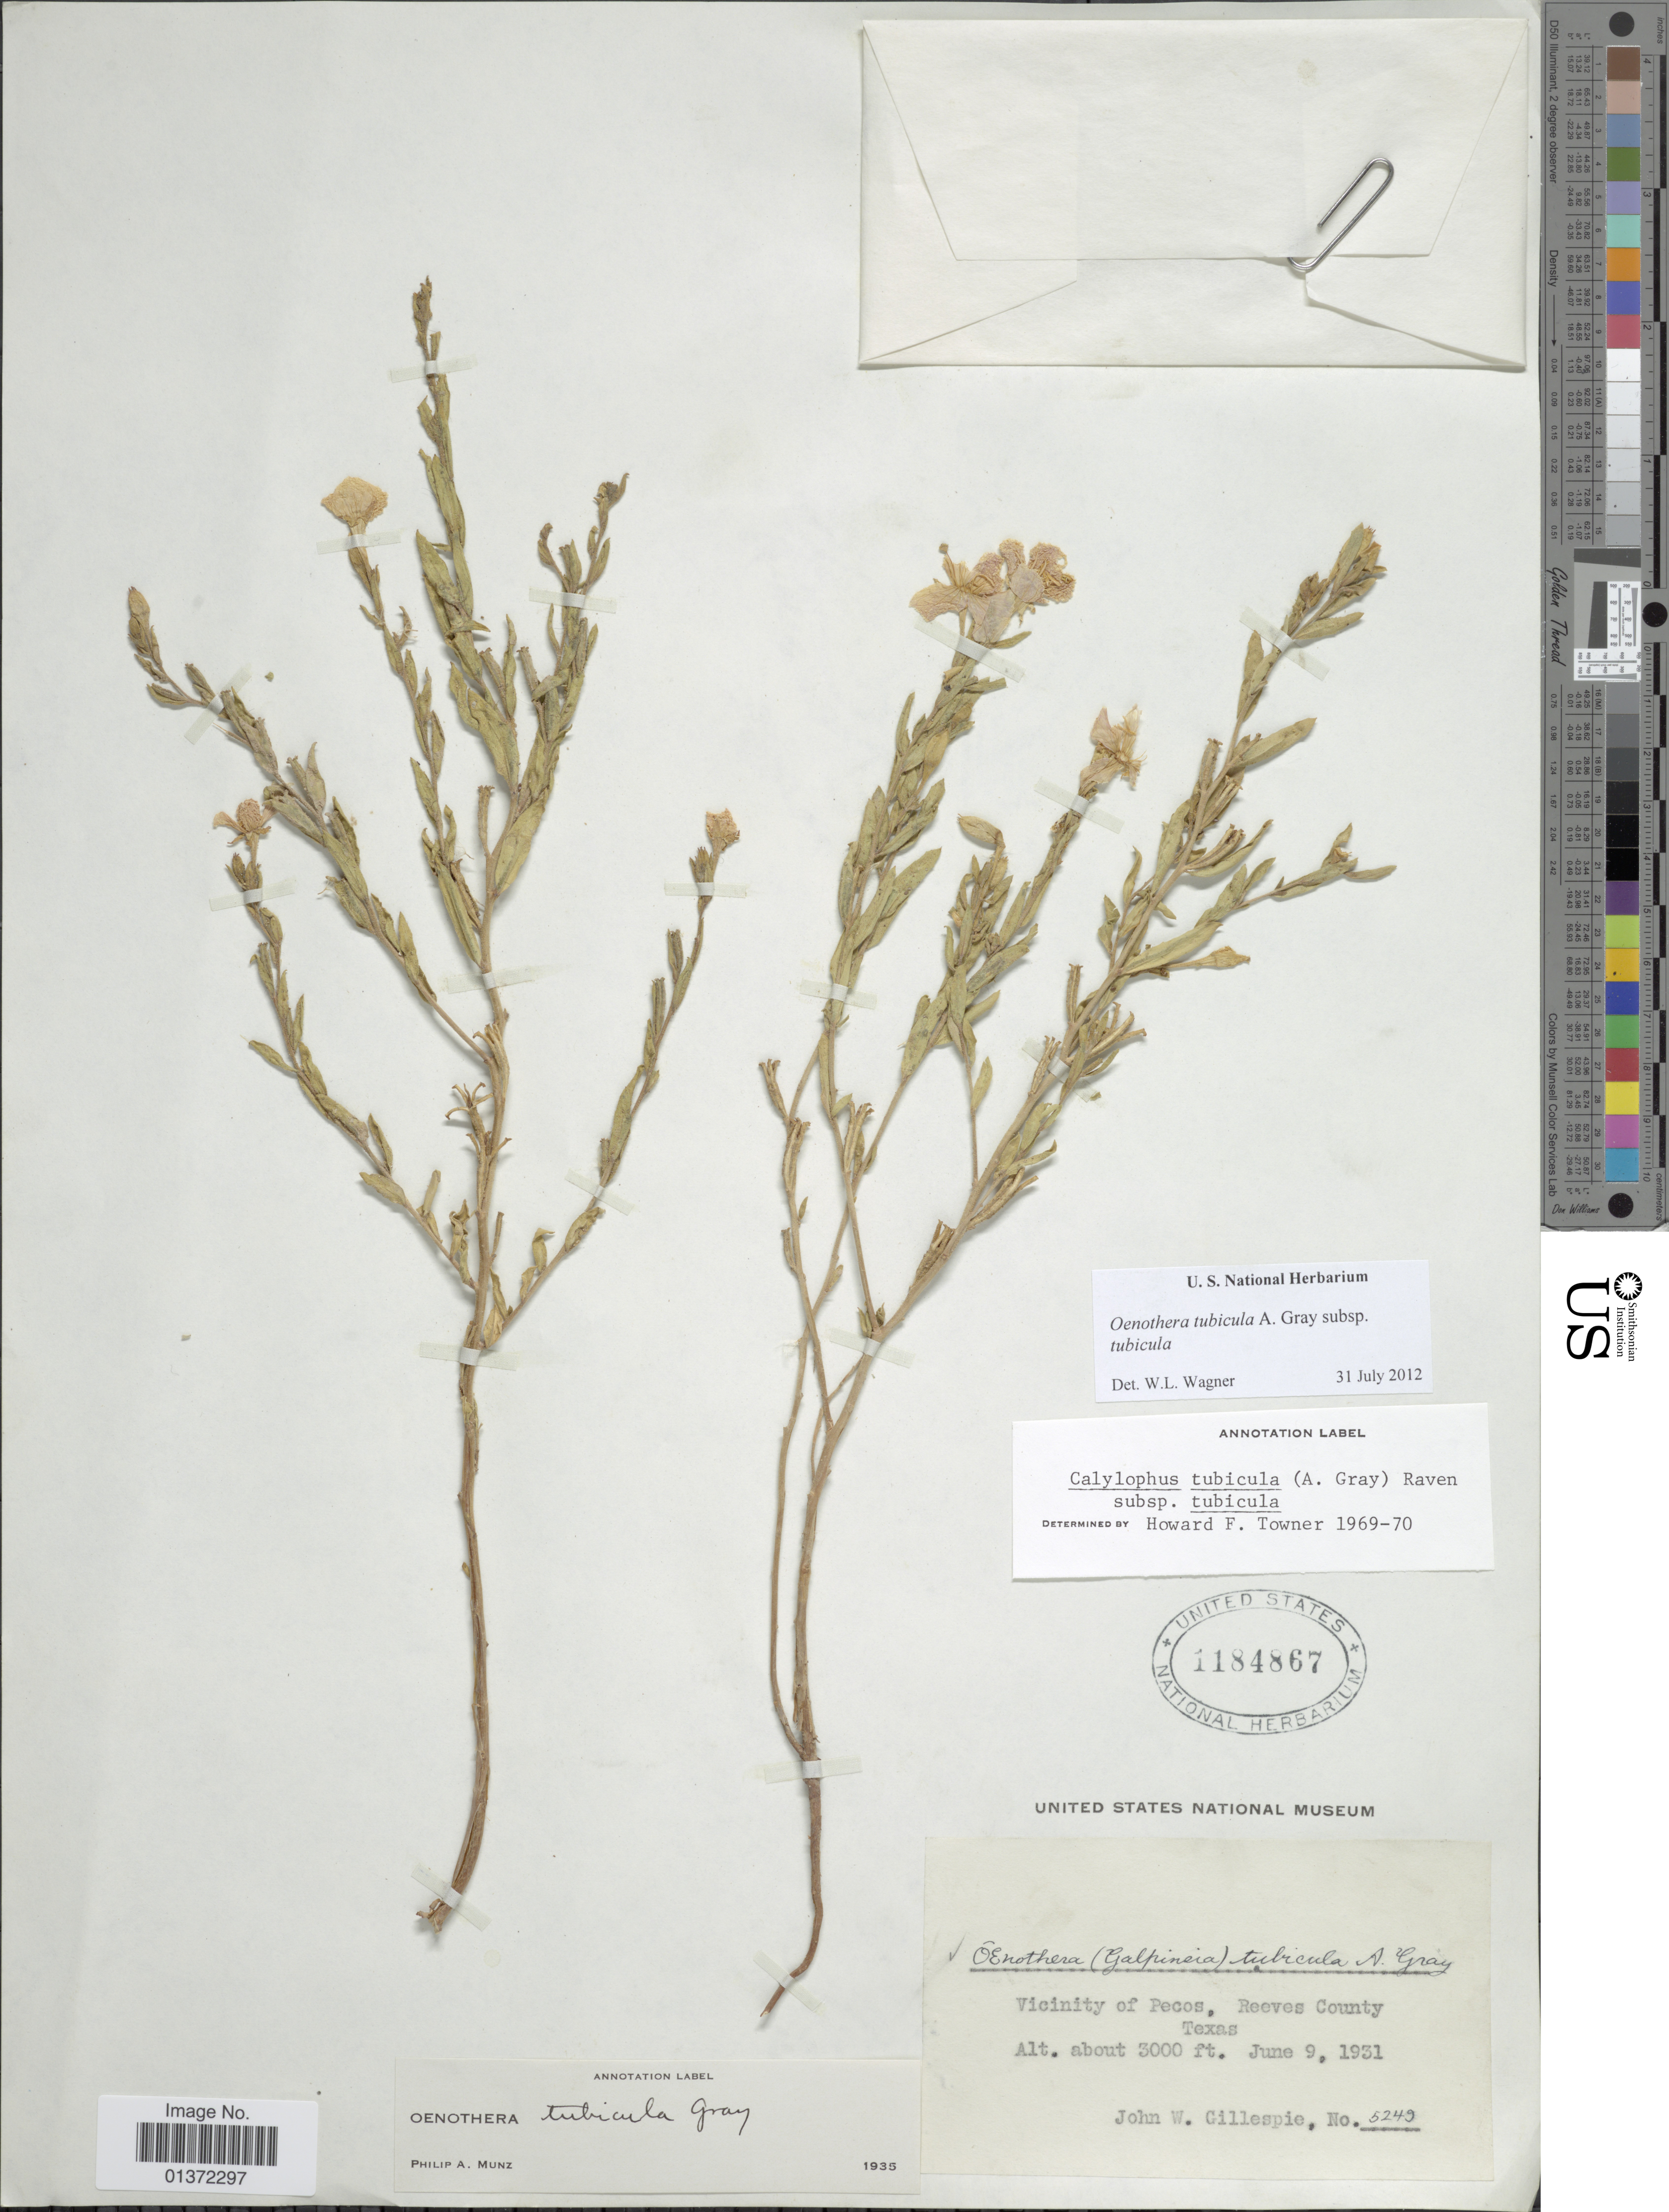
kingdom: Plantae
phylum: Tracheophyta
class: Magnoliopsida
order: Myrtales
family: Onagraceae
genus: Oenothera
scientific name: Oenothera tubicula subsp. tubicula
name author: A. Gray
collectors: J. W. Gillespie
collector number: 5249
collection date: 1931-06-09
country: United States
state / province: Texas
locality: Vicinity of Pecos, Reeves County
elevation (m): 914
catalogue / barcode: US 1184867